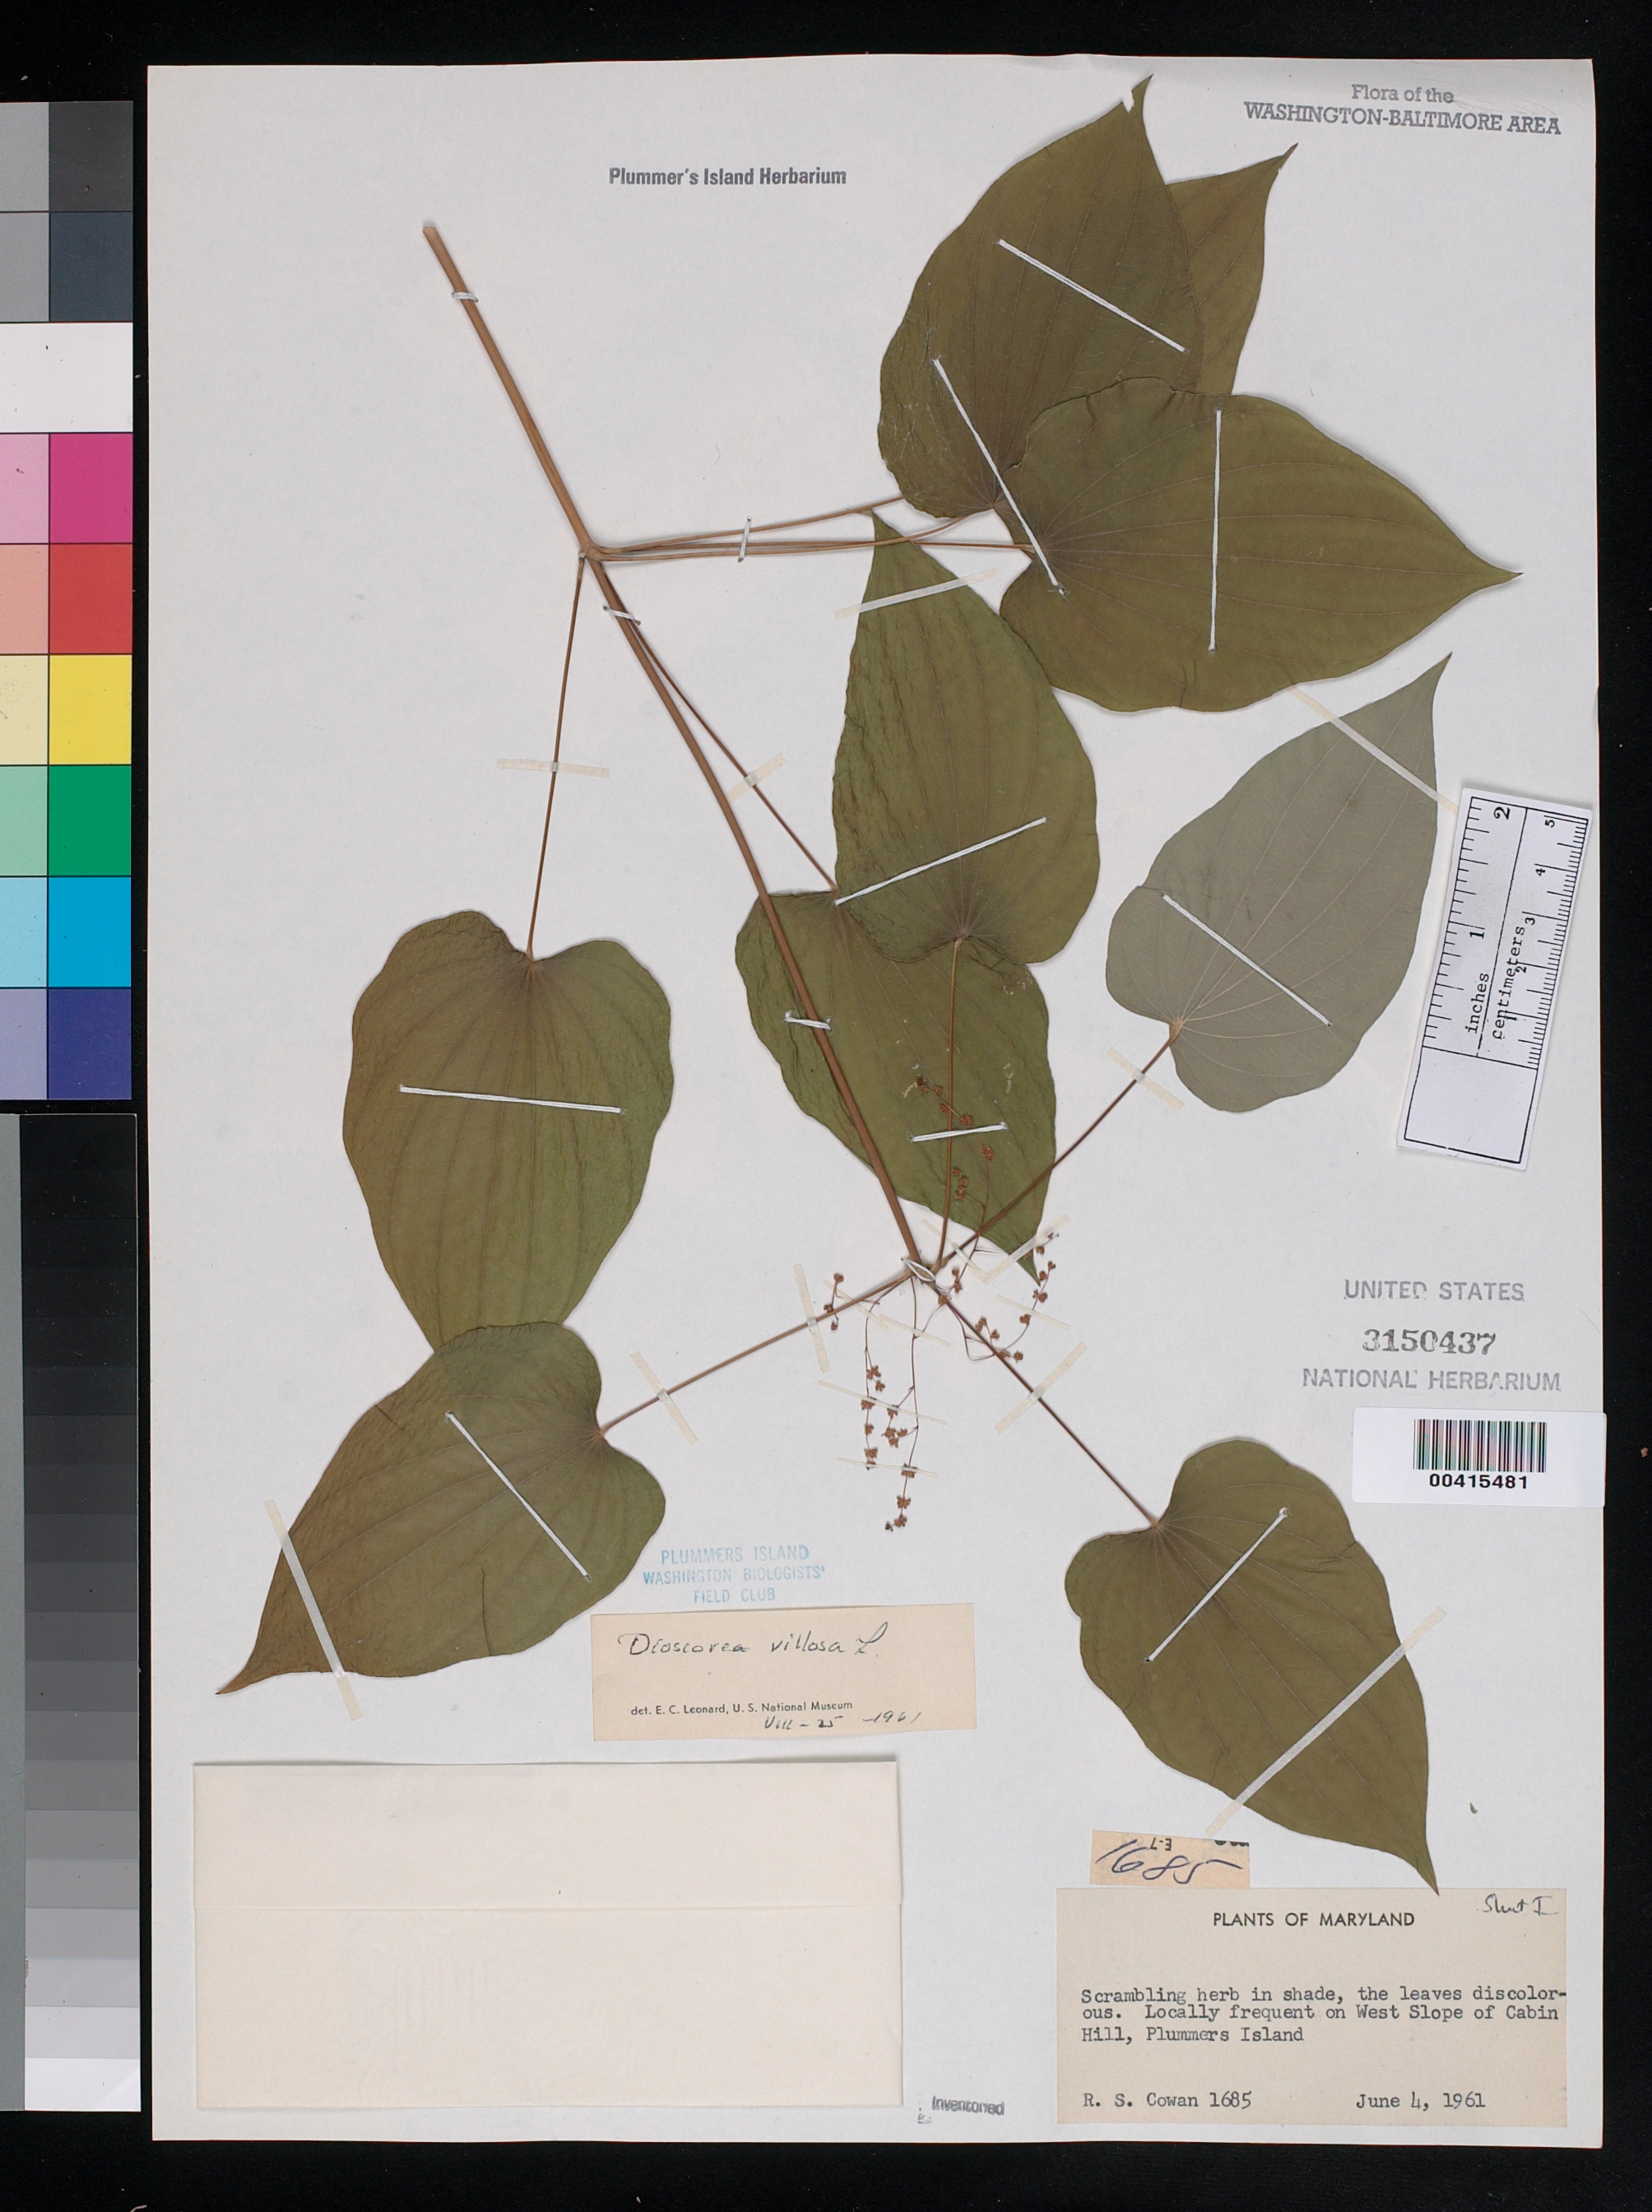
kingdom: Plantae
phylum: Tracheophyta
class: Liliopsida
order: Dioscoreales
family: Dioscoreaceae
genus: Dioscorea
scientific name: Dioscorea villosa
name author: L.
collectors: R. S. Cowan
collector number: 1685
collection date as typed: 04 Jun 1961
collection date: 1961-06-04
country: United States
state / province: Maryland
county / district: Montgomery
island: Plummers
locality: Plummer's Island; west slope of Cabin Hill C. & O. Canal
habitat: In shade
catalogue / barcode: US 3150437